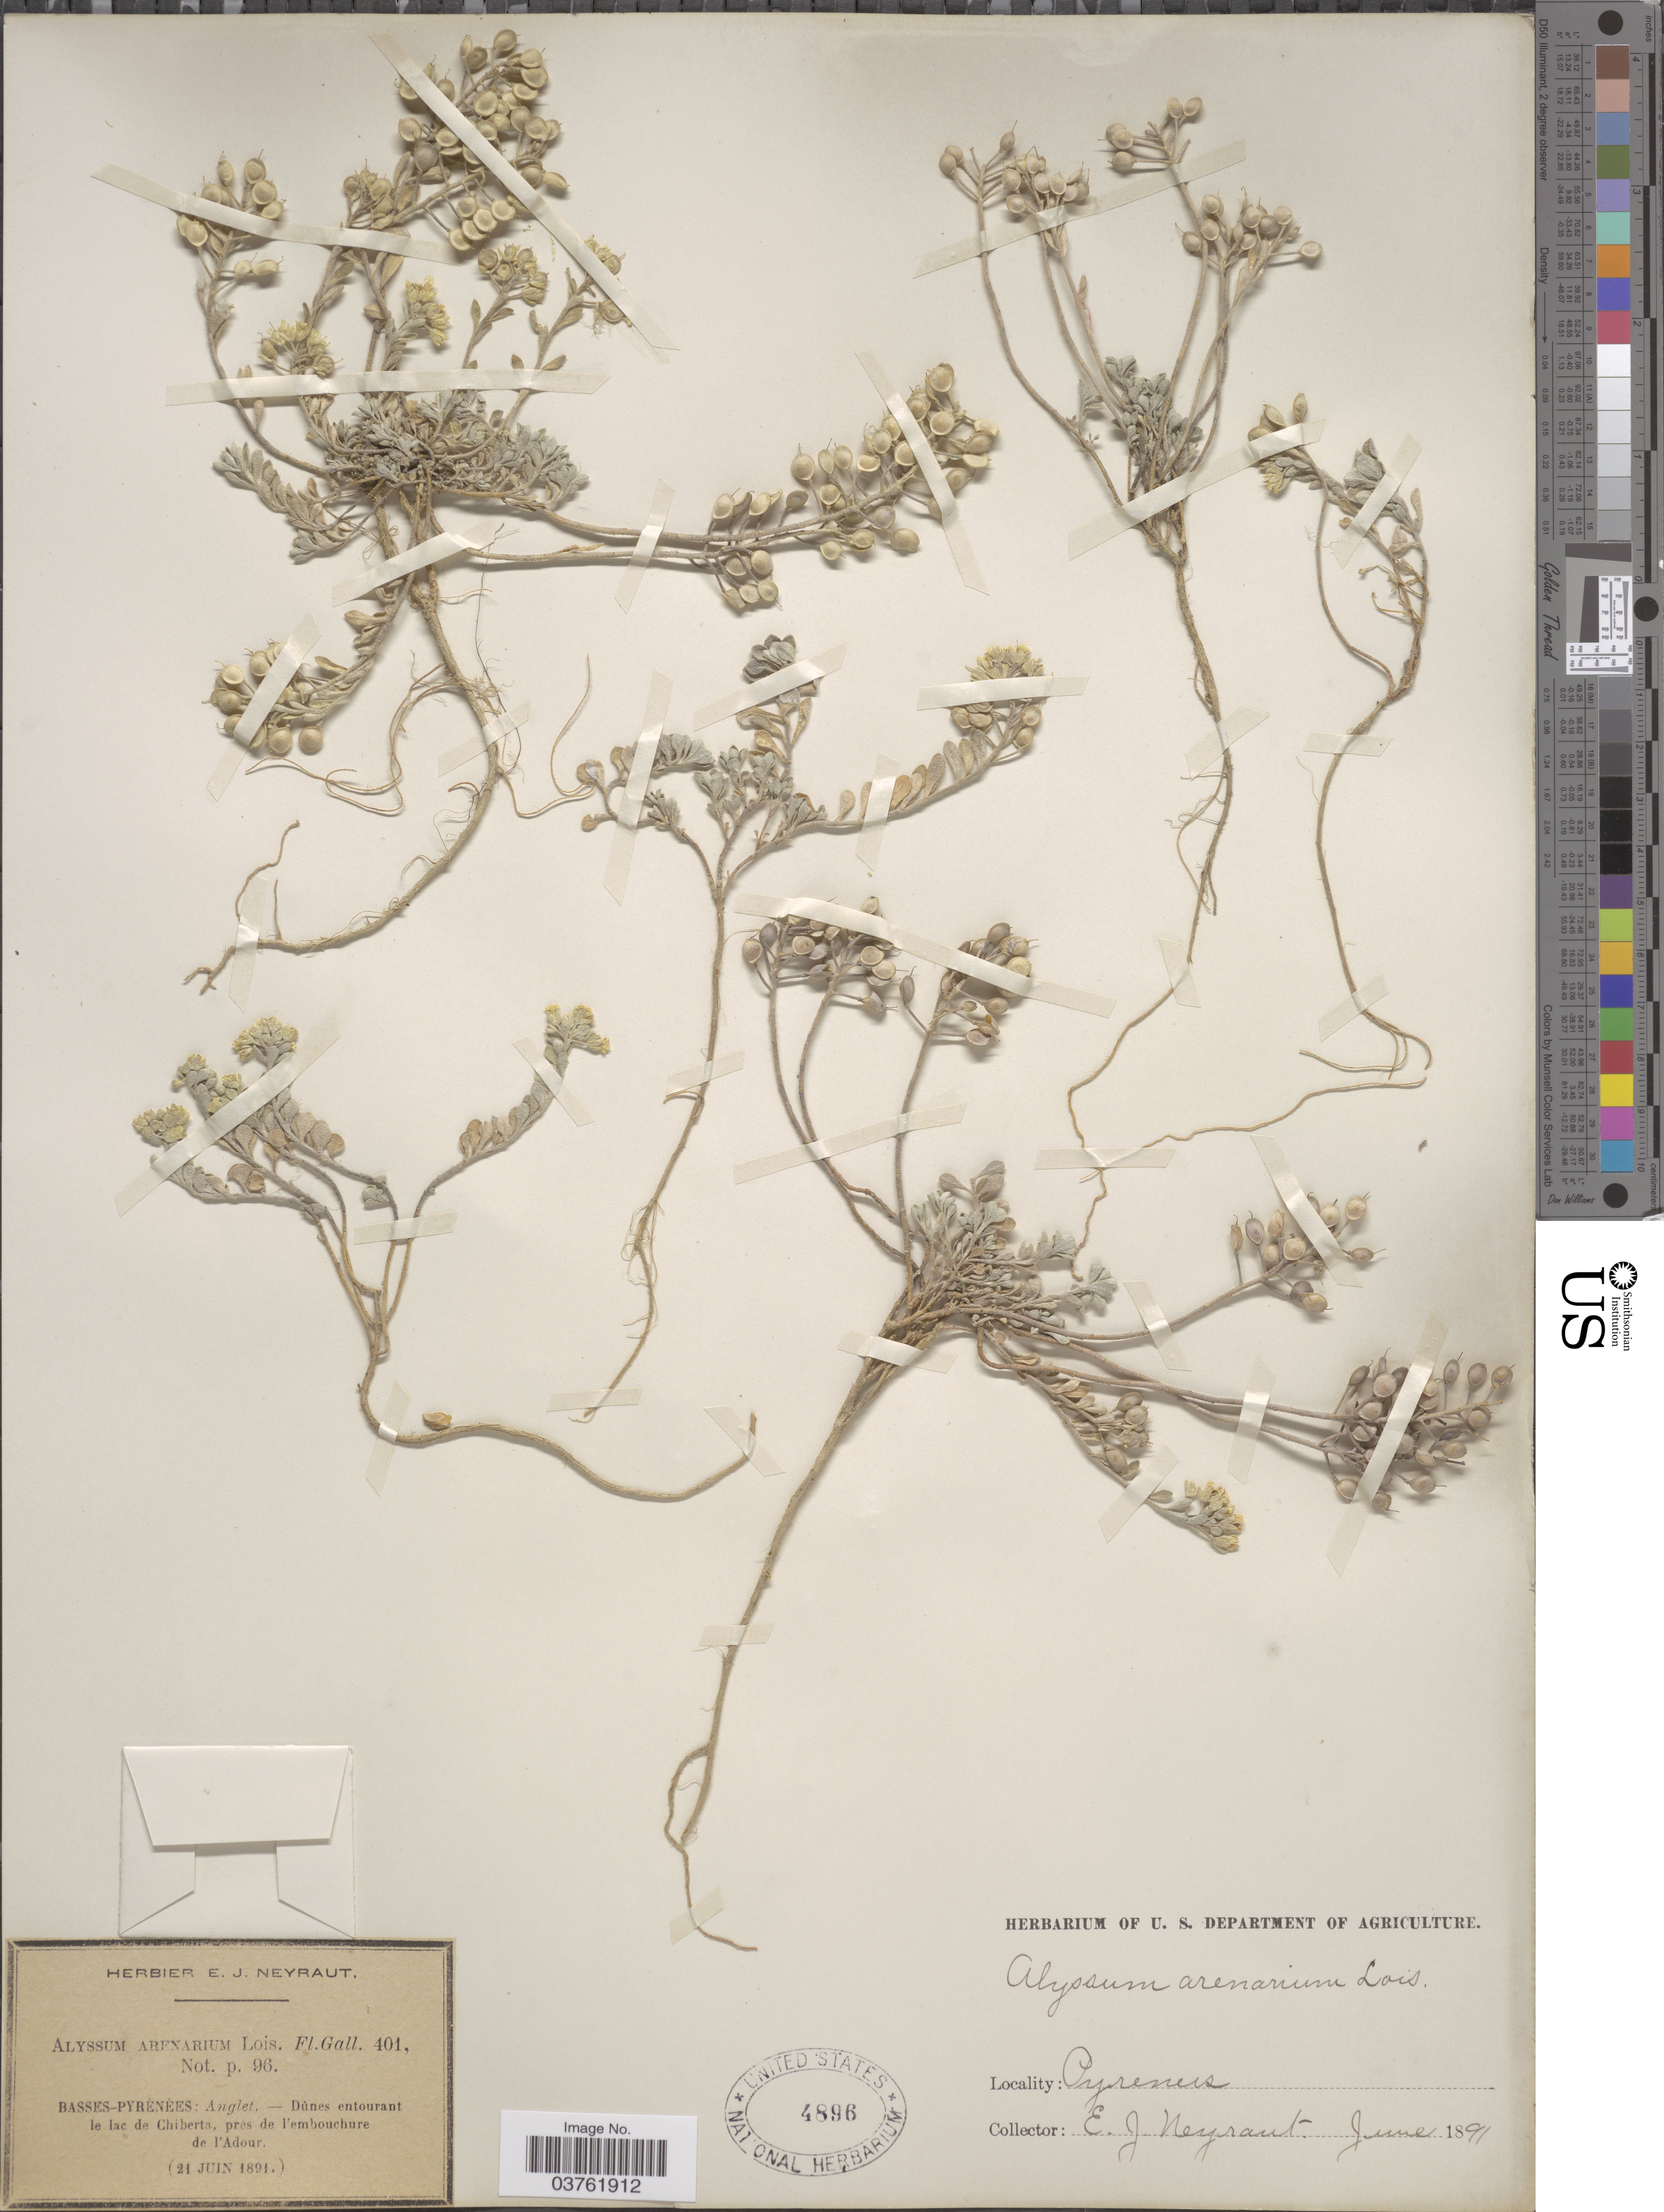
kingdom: Plantae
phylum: Tracheophyta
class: Magnoliopsida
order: Brassicales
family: Brassicaceae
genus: Alyssum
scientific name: Alyssum arenarium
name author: C. Presl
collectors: E. Neyraut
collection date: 1891-06-21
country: France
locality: Basses-Pyrènèes: Anglet. - Dùnes entourant le lac de Chiberta, pres de l'embouchure de l'Adour.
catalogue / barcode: US 4896